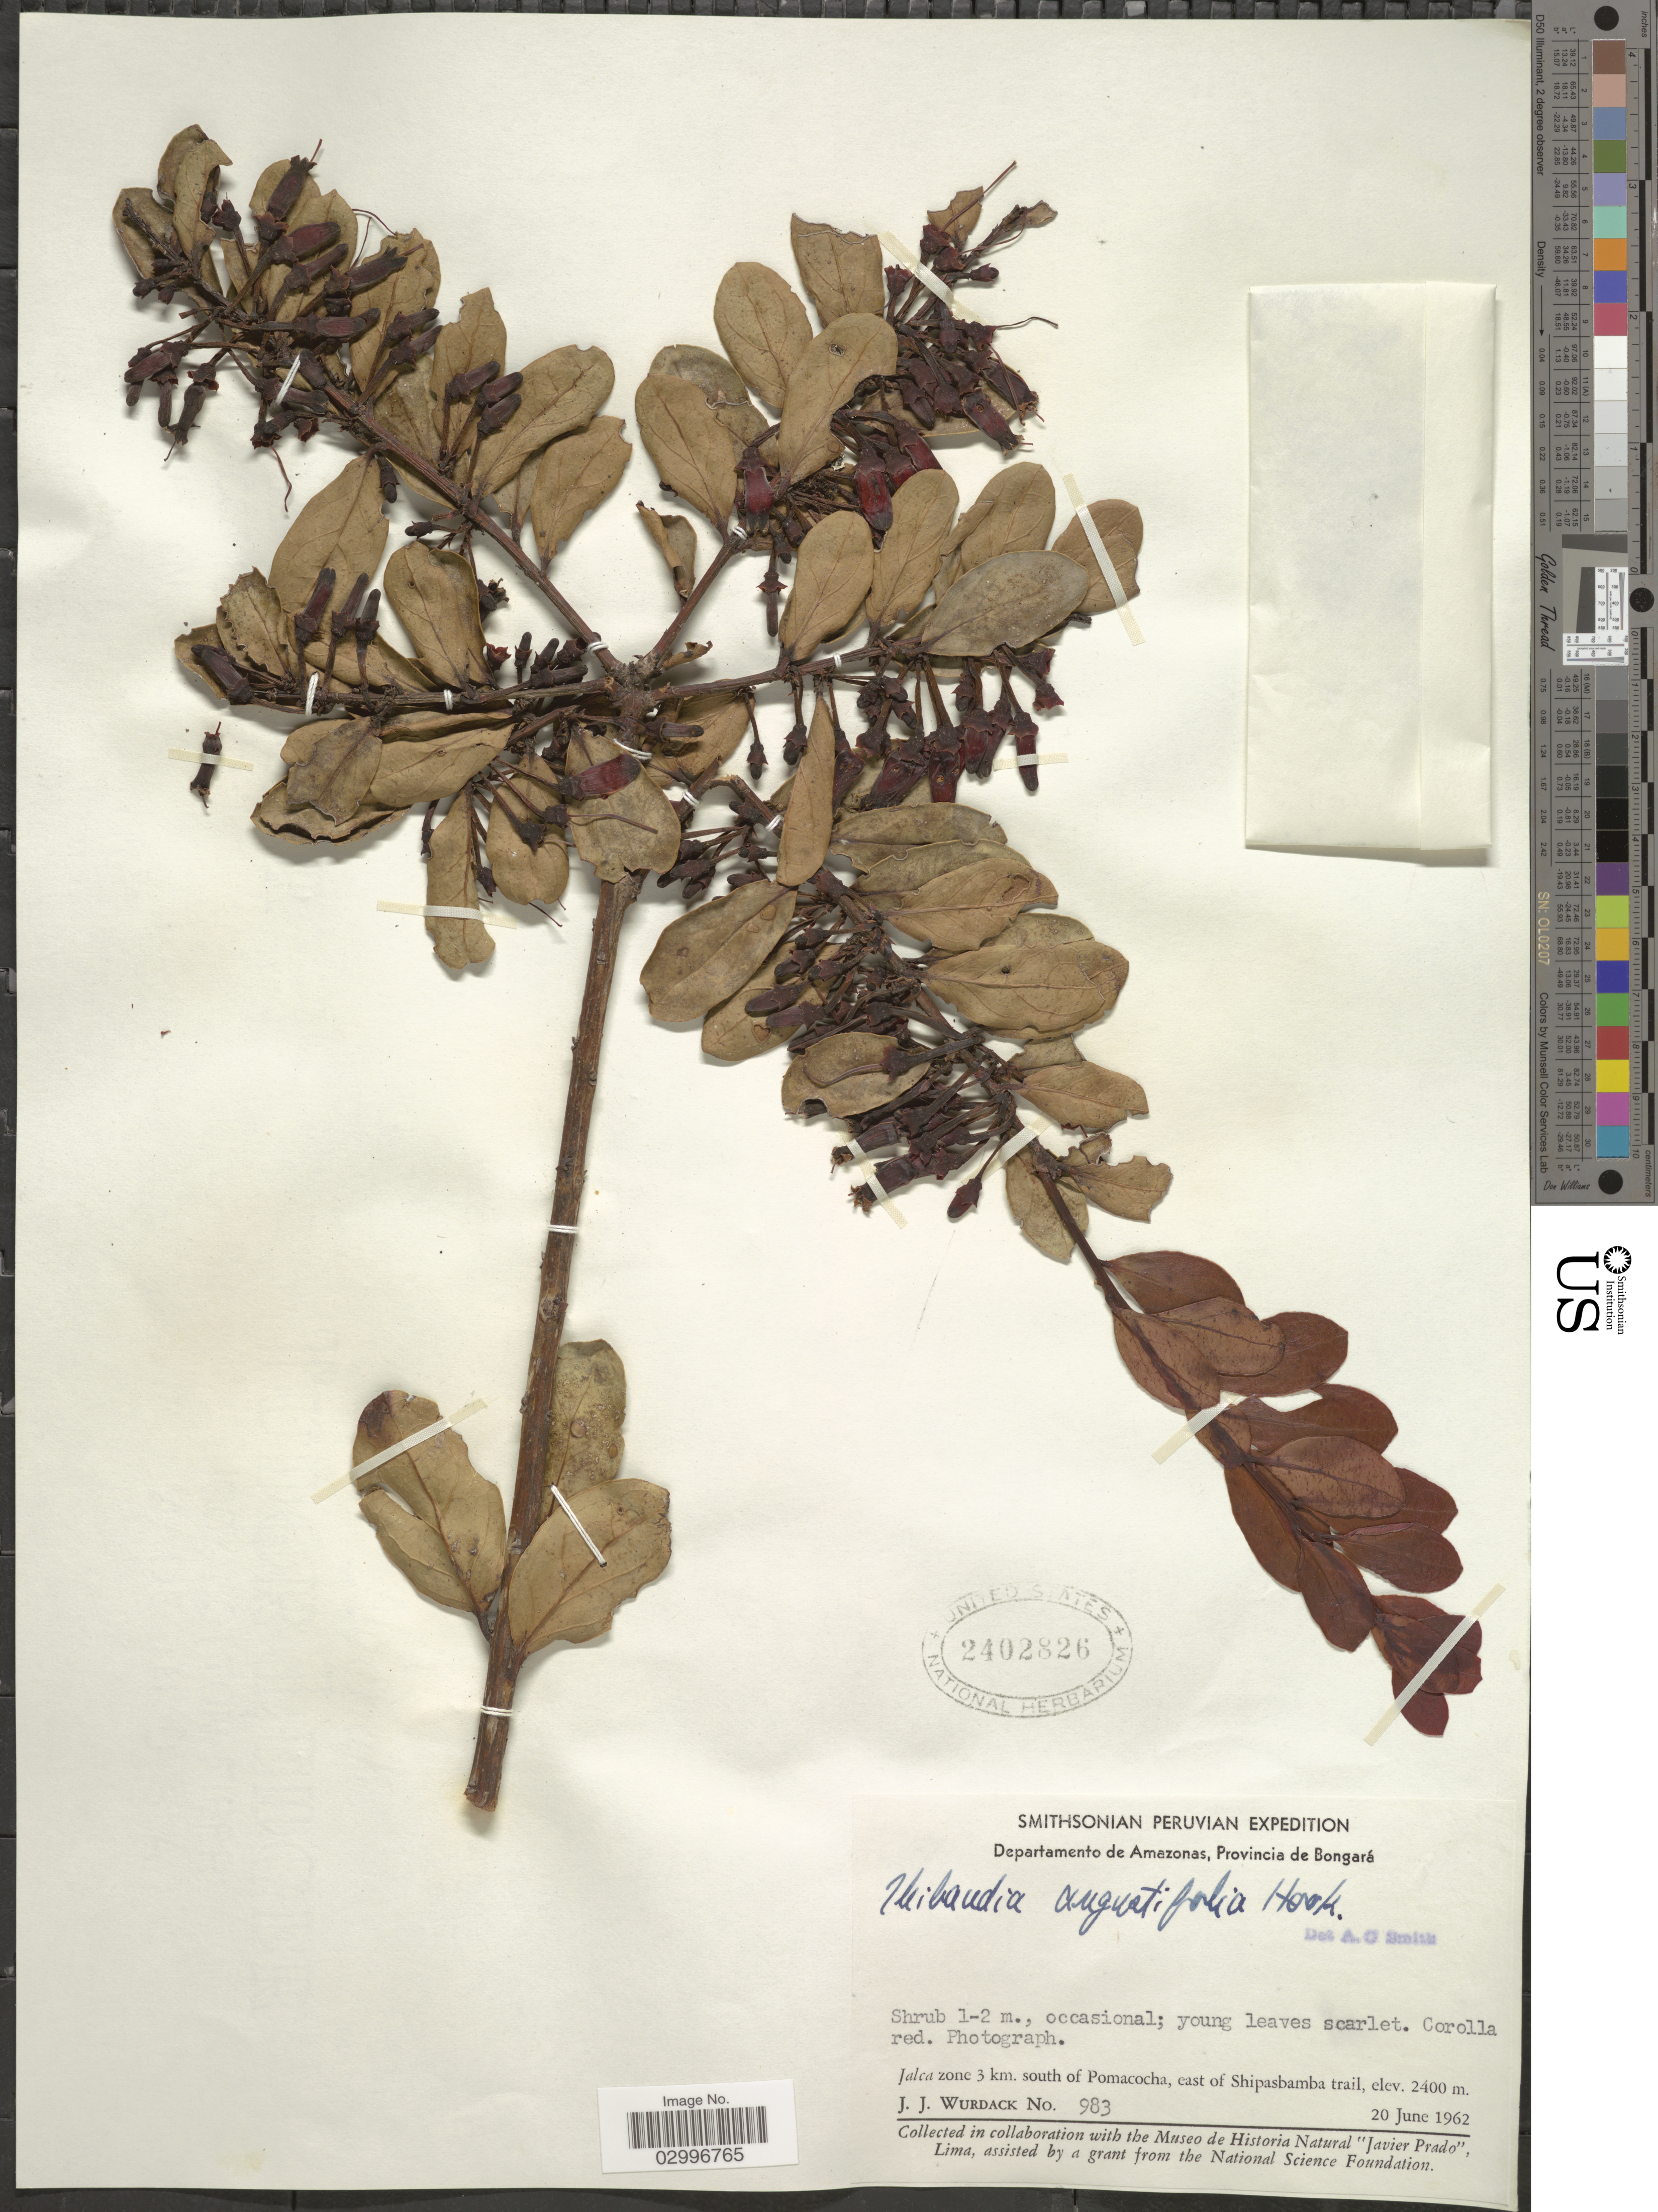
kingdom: Plantae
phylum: Tracheophyta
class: Magnoliopsida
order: Ericales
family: Ericaceae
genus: Thibaudia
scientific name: Thibaudia angustifolia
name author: Hook.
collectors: J. J. Wurdack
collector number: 983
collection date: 1962-06-20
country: Peru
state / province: Amazonas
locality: Departamento de Amazonas, Provincia de Chachapoyas. Jalca zone 3 km. south Pomacocha, east of Shipasbamba trail.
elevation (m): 2400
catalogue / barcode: US 2402826